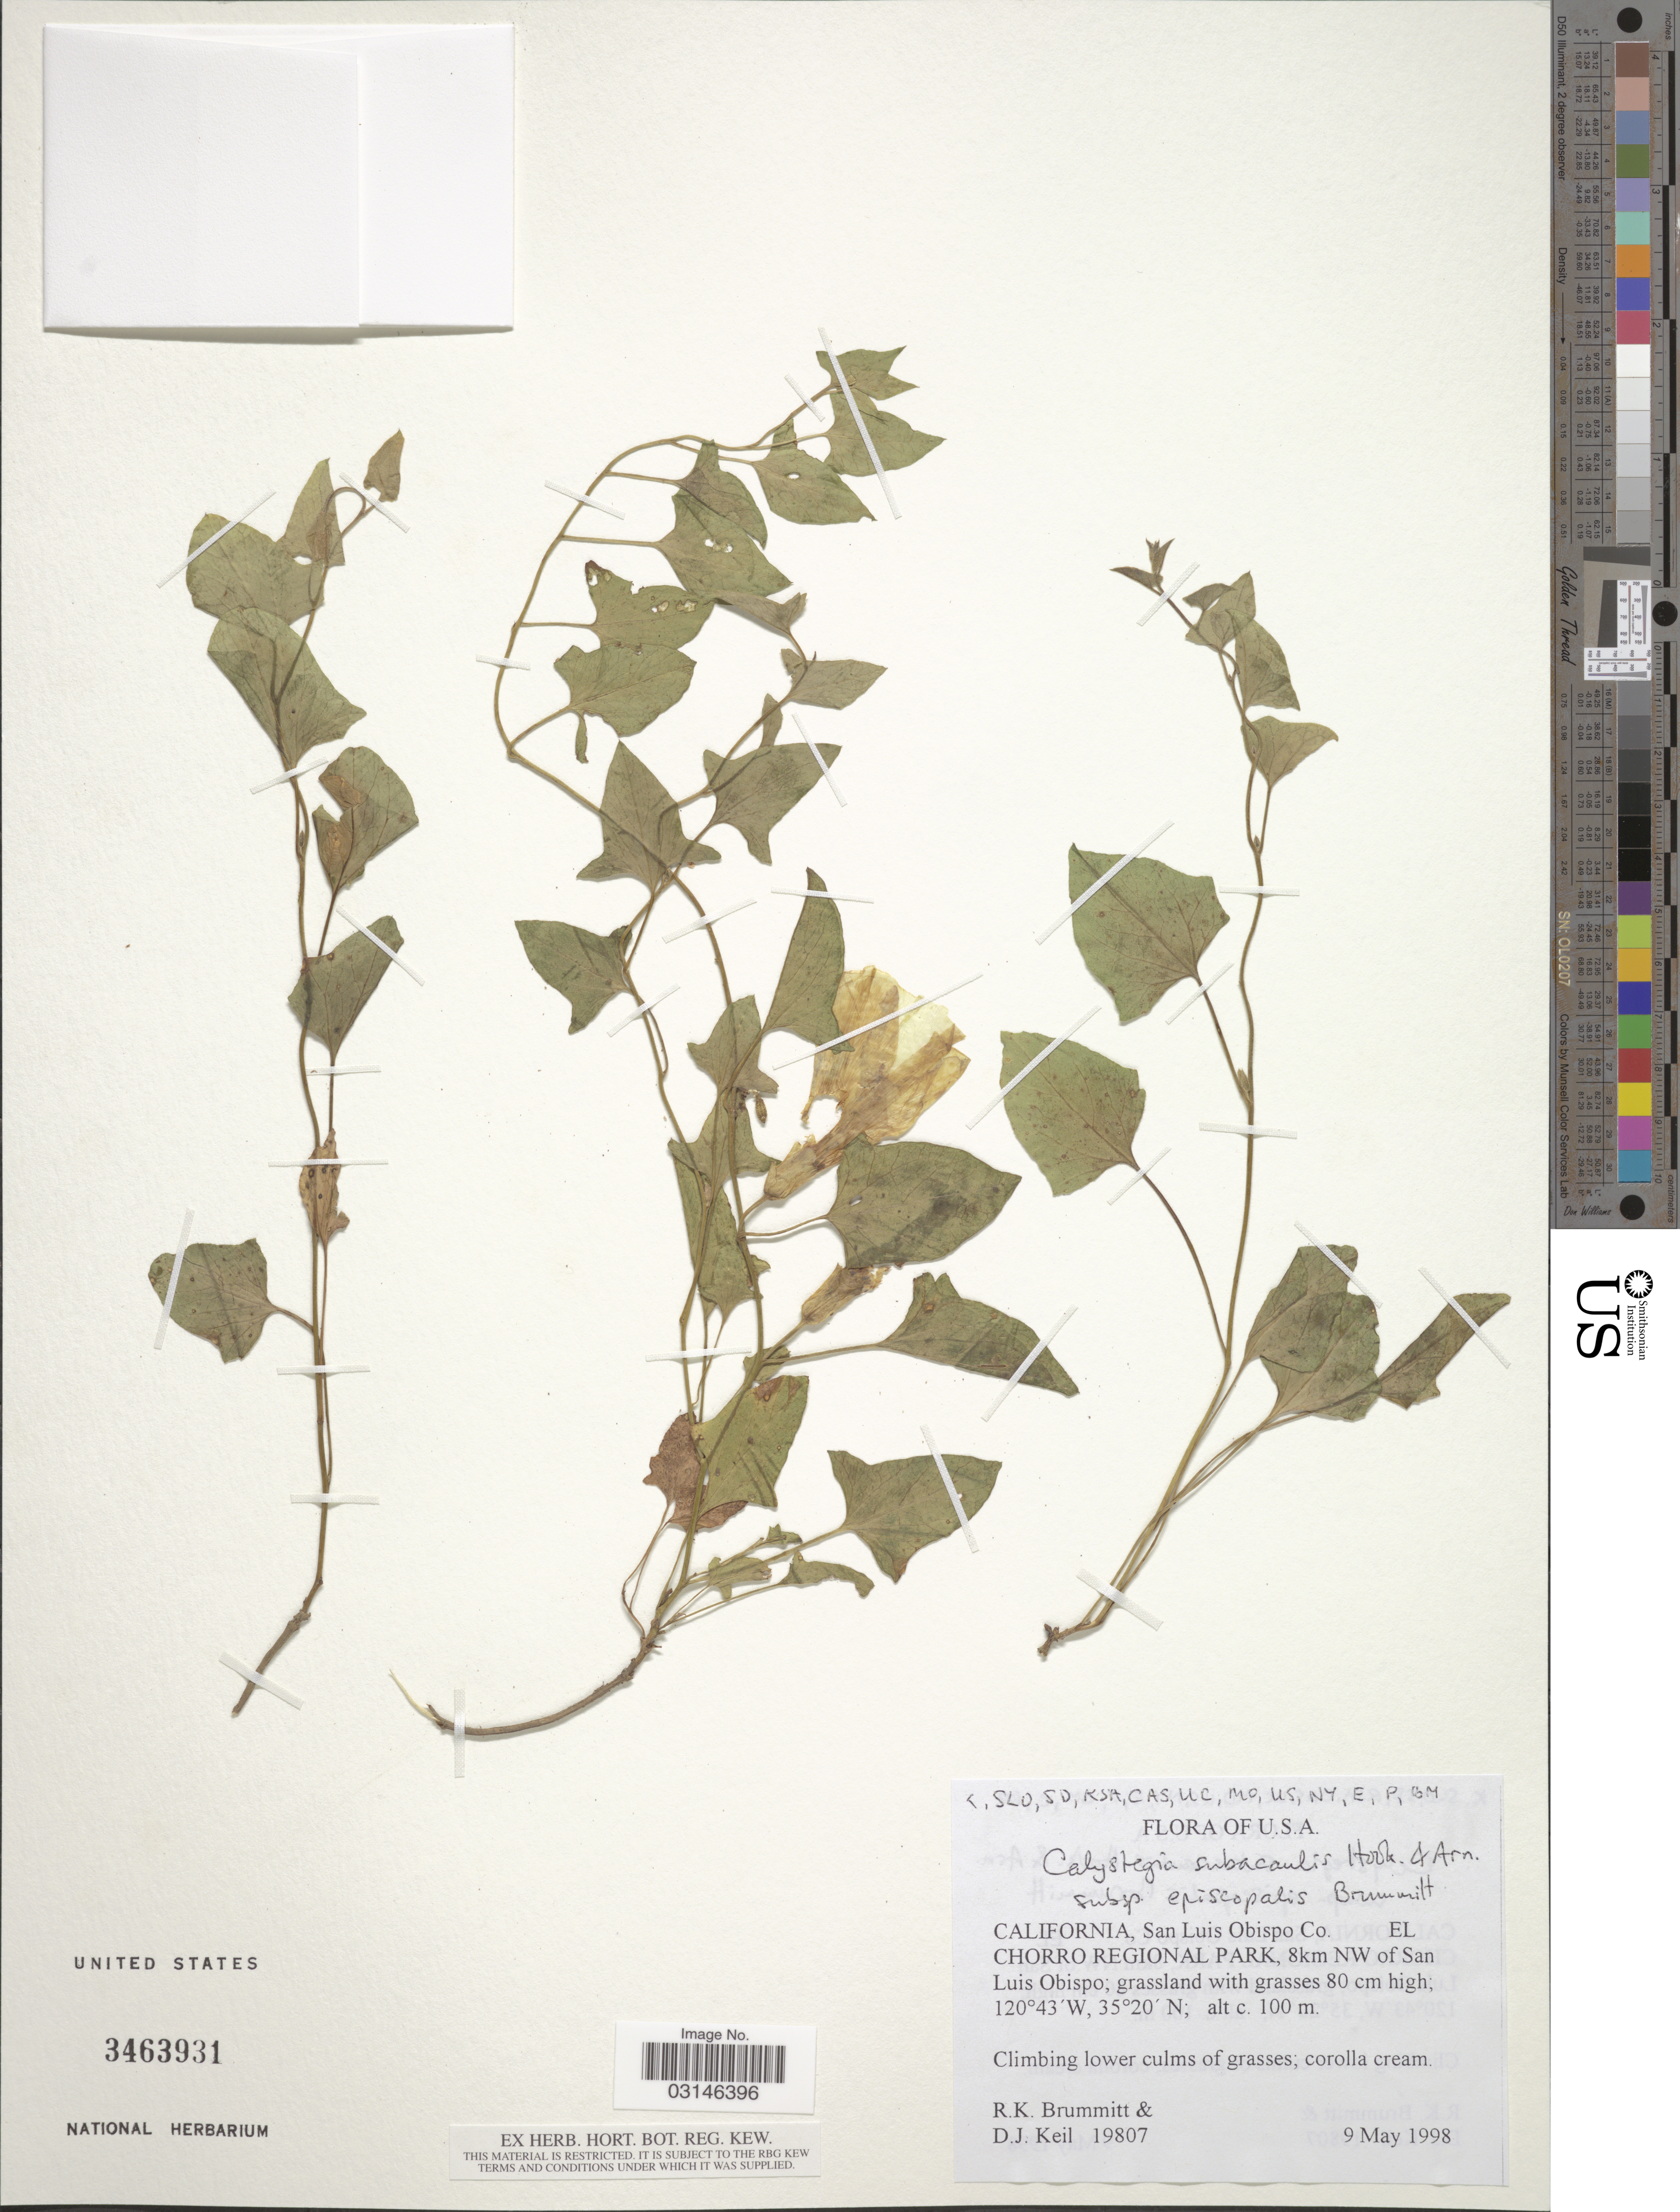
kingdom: Plantae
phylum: Tracheophyta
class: Magnoliopsida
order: Solanales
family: Convolvulaceae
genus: Calystegia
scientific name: Calystegia subacaulis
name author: Hook. & Arn.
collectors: R. K. Brummitt & D. J. Keil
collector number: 19807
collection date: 1998-05-09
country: United States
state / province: California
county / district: San Luis Obispo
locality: San Luis Obispo Co., El Chorro Regional Park, 8km NW of San Luis Obispo.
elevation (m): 100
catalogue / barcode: US 3463931